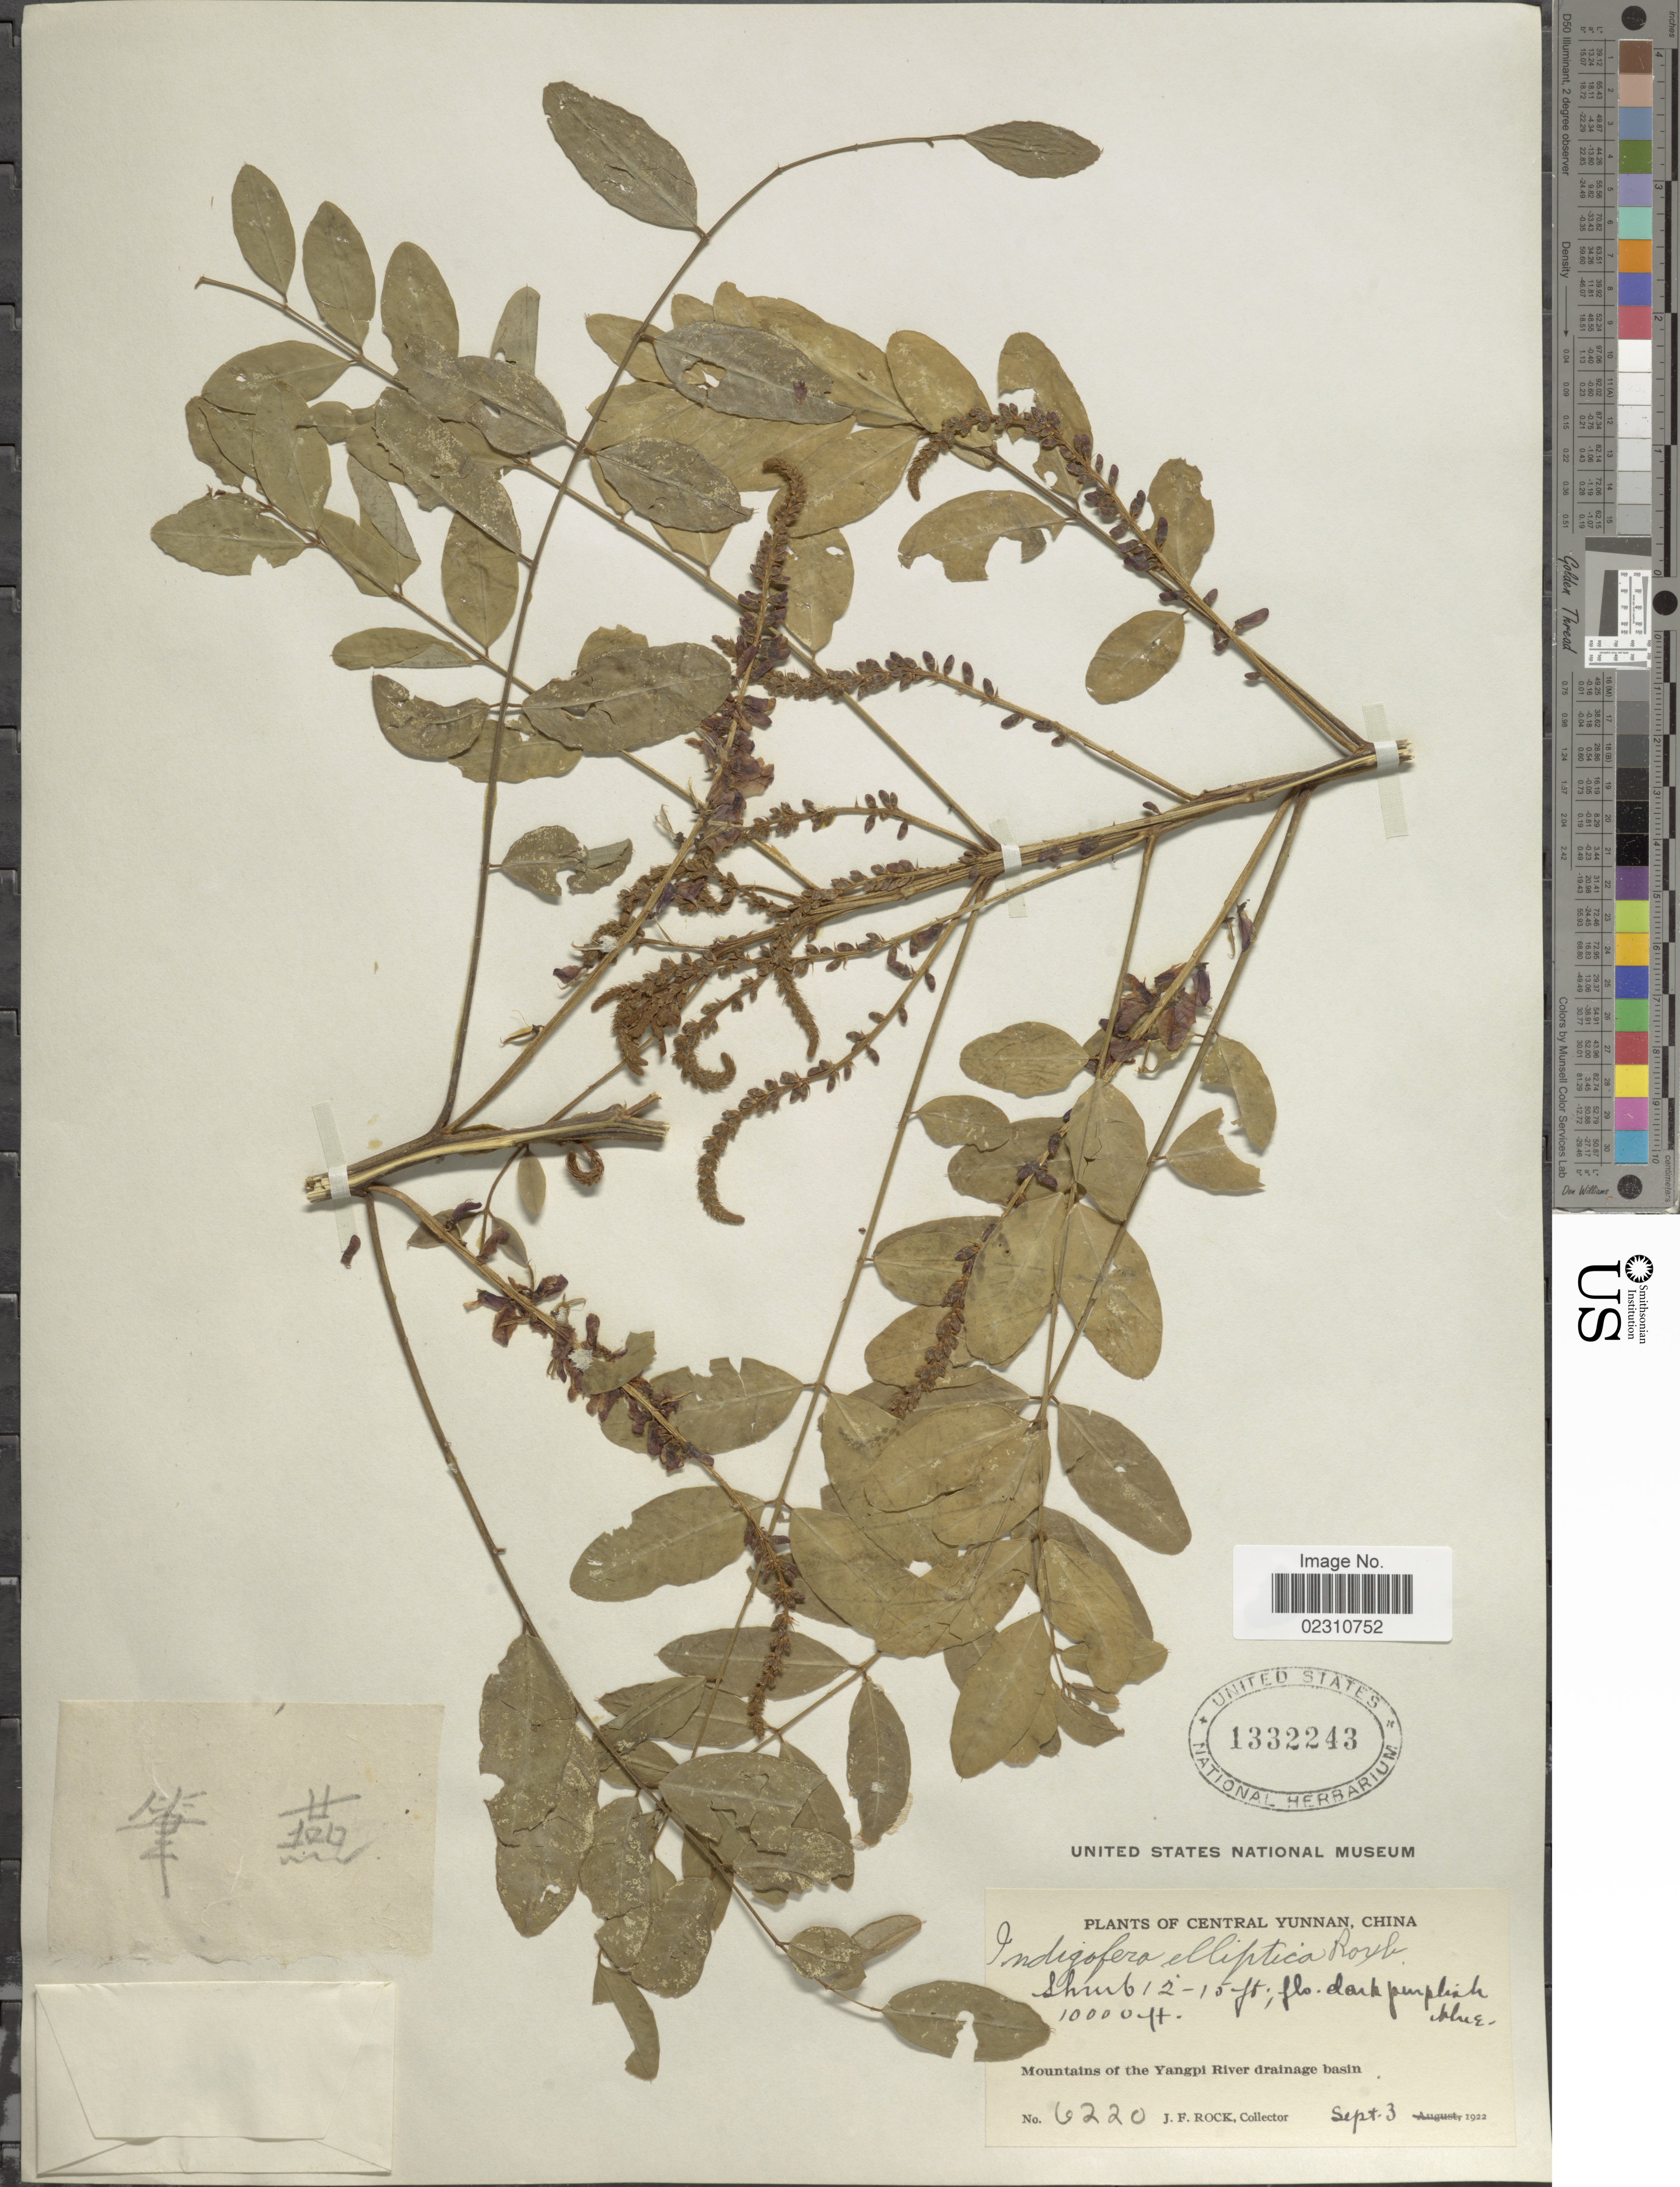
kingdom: Plantae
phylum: Tracheophyta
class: Magnoliopsida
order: Fabales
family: Fabaceae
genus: Indigofera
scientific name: Indigofera cassioides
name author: Röttler ex DC.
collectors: J. Rock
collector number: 6220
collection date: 1922-09-03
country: China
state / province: Yunnan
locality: Central Yunnan, China. Mountains of the Yangpi River drainage basin.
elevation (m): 3048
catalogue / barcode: US 1332243